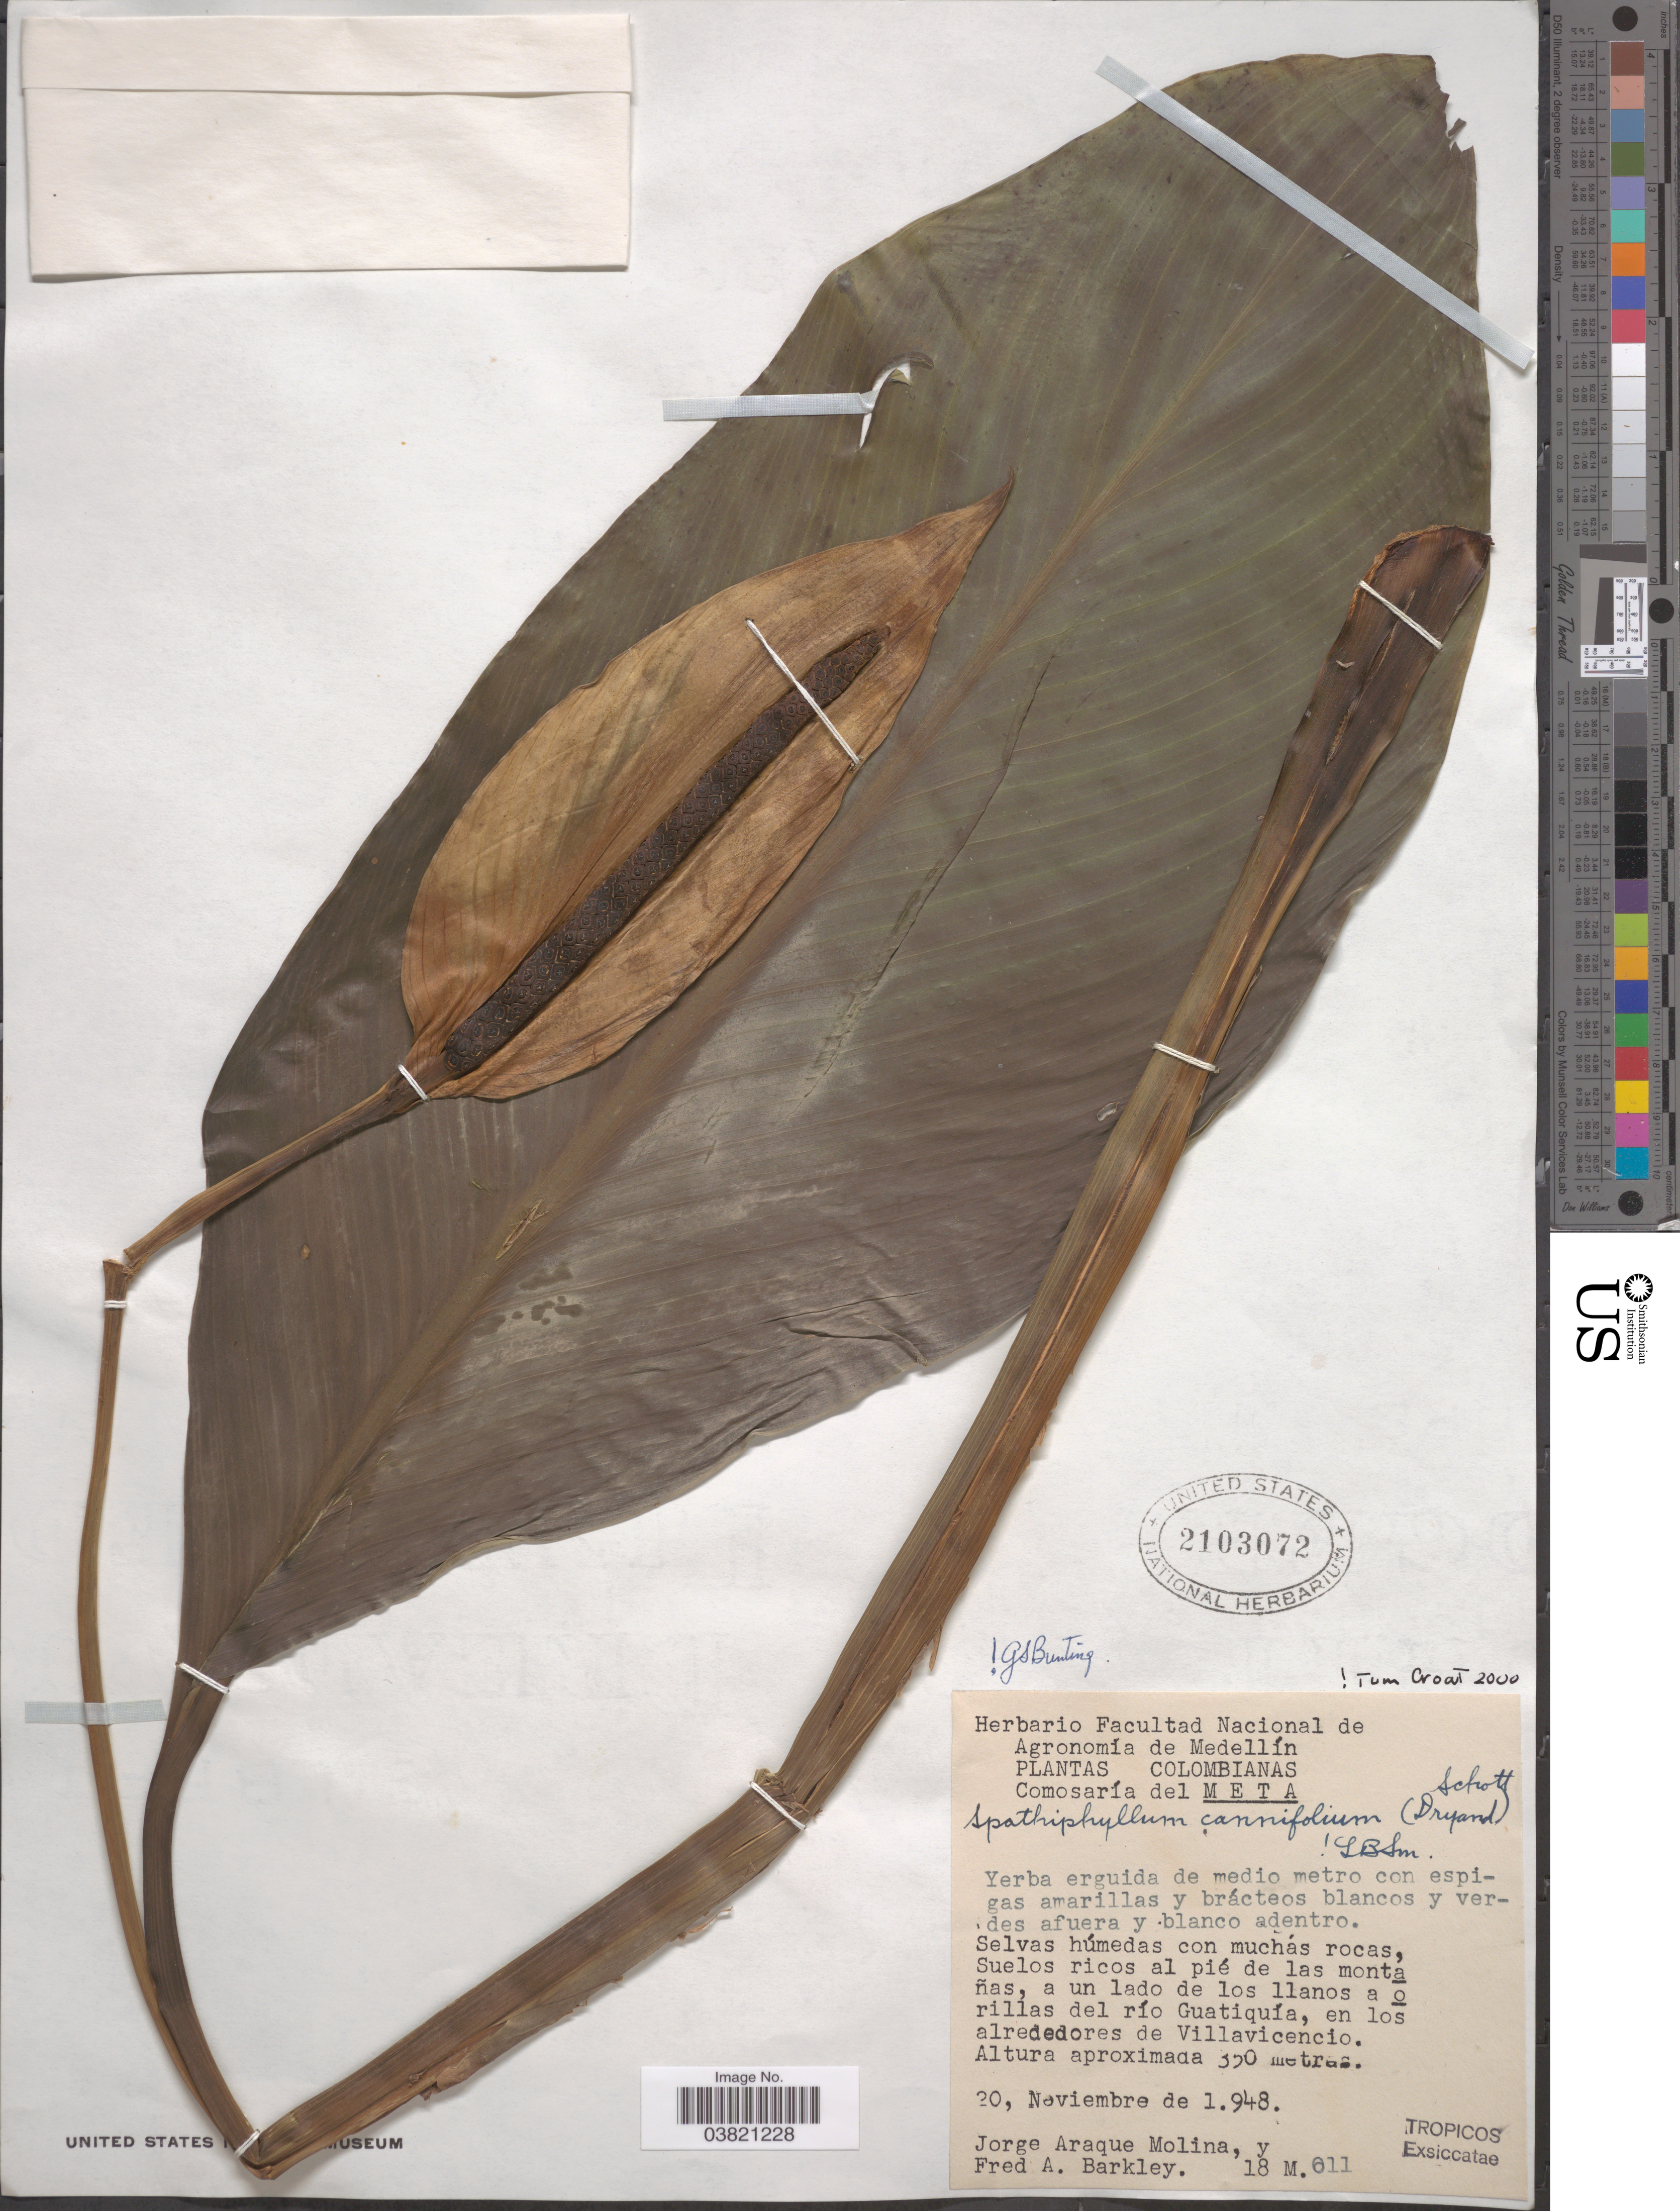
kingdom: Plantae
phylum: Tracheophyta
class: Liliopsida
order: Alismatales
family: Araceae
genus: Spathiphyllum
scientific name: Spathiphyllum cannifolium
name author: (Dryand. ex Sims) Schott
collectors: J. Araque Molina & F. A. Barkley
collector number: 18M011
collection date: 1948-11-20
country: Colombia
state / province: Meta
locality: Comosaría del Meta. Suelos ricos al pie de las montañas, a un lado de los llanos a orillas del río Guatiquía, en los alrededores de Villavicencio.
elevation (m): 350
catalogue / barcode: US 2103072